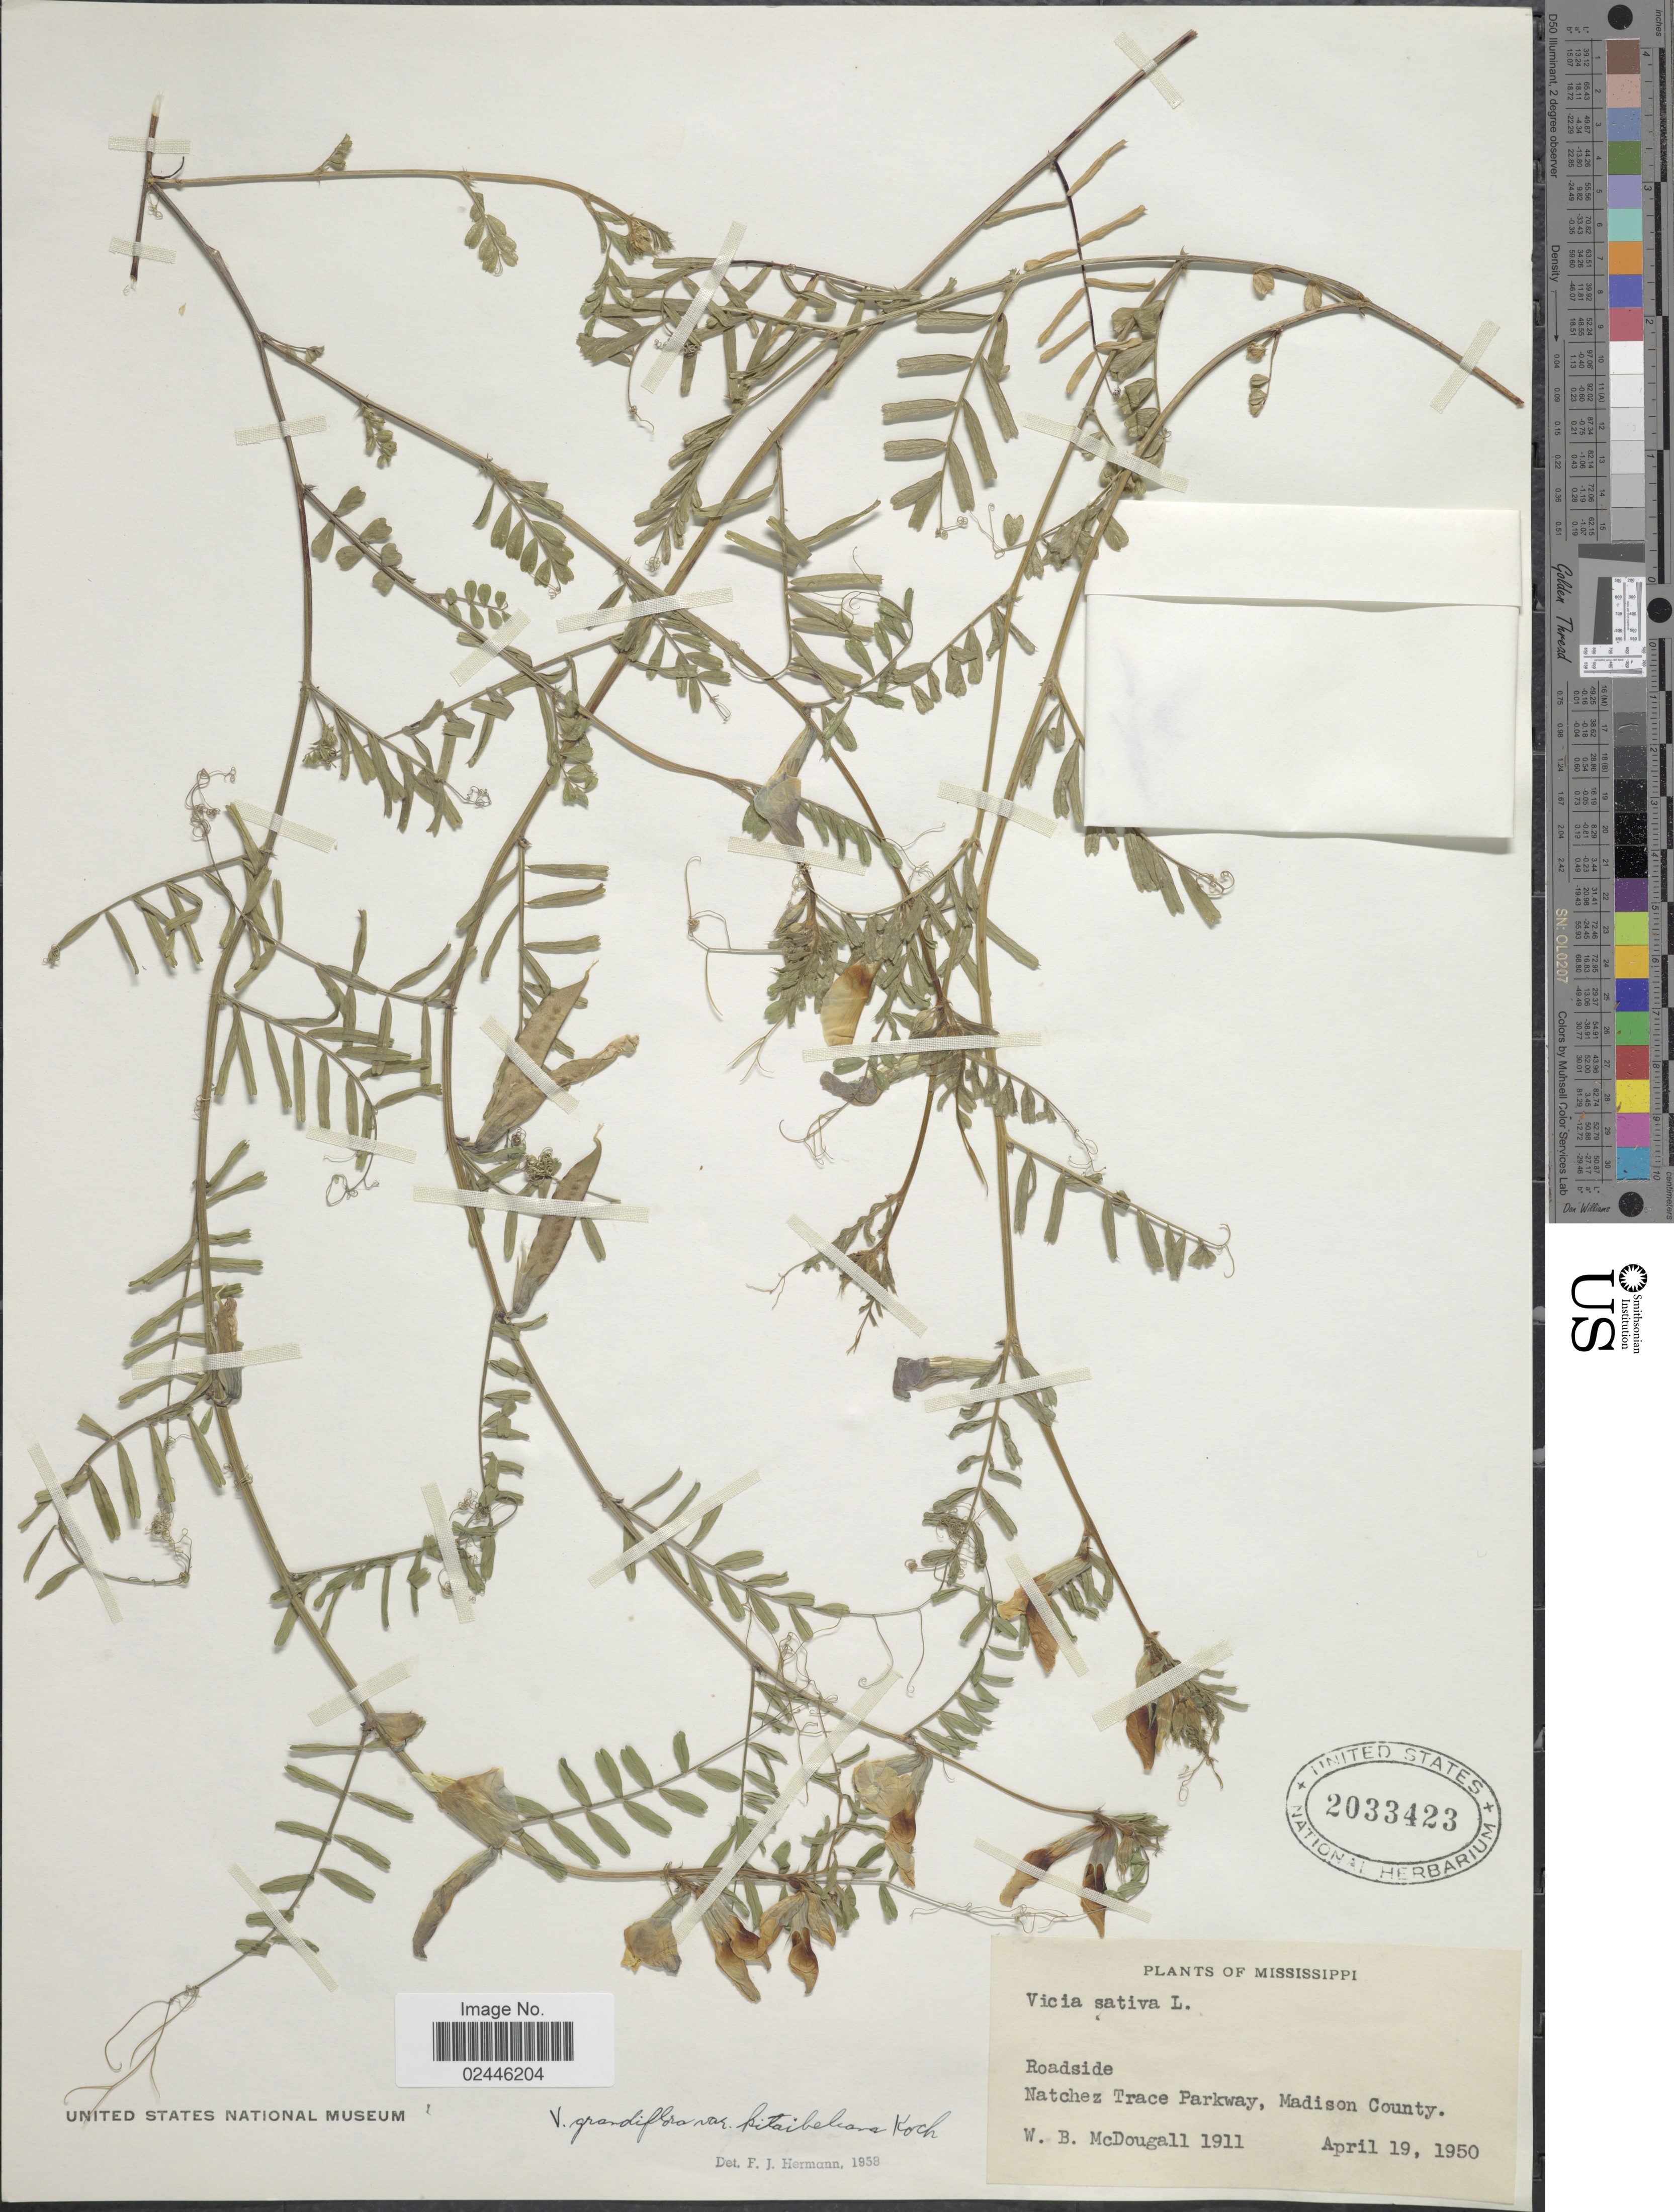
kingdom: Plantae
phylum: Tracheophyta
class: Magnoliopsida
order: Fabales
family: Fabaceae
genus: Vicia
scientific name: Vicia grandiflora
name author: Scop.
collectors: W. B. McDougall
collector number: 1911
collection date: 1950-04-19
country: United States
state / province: Mississippi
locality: Natchez Trace Parkway, Madison County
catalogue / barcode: US 2033423